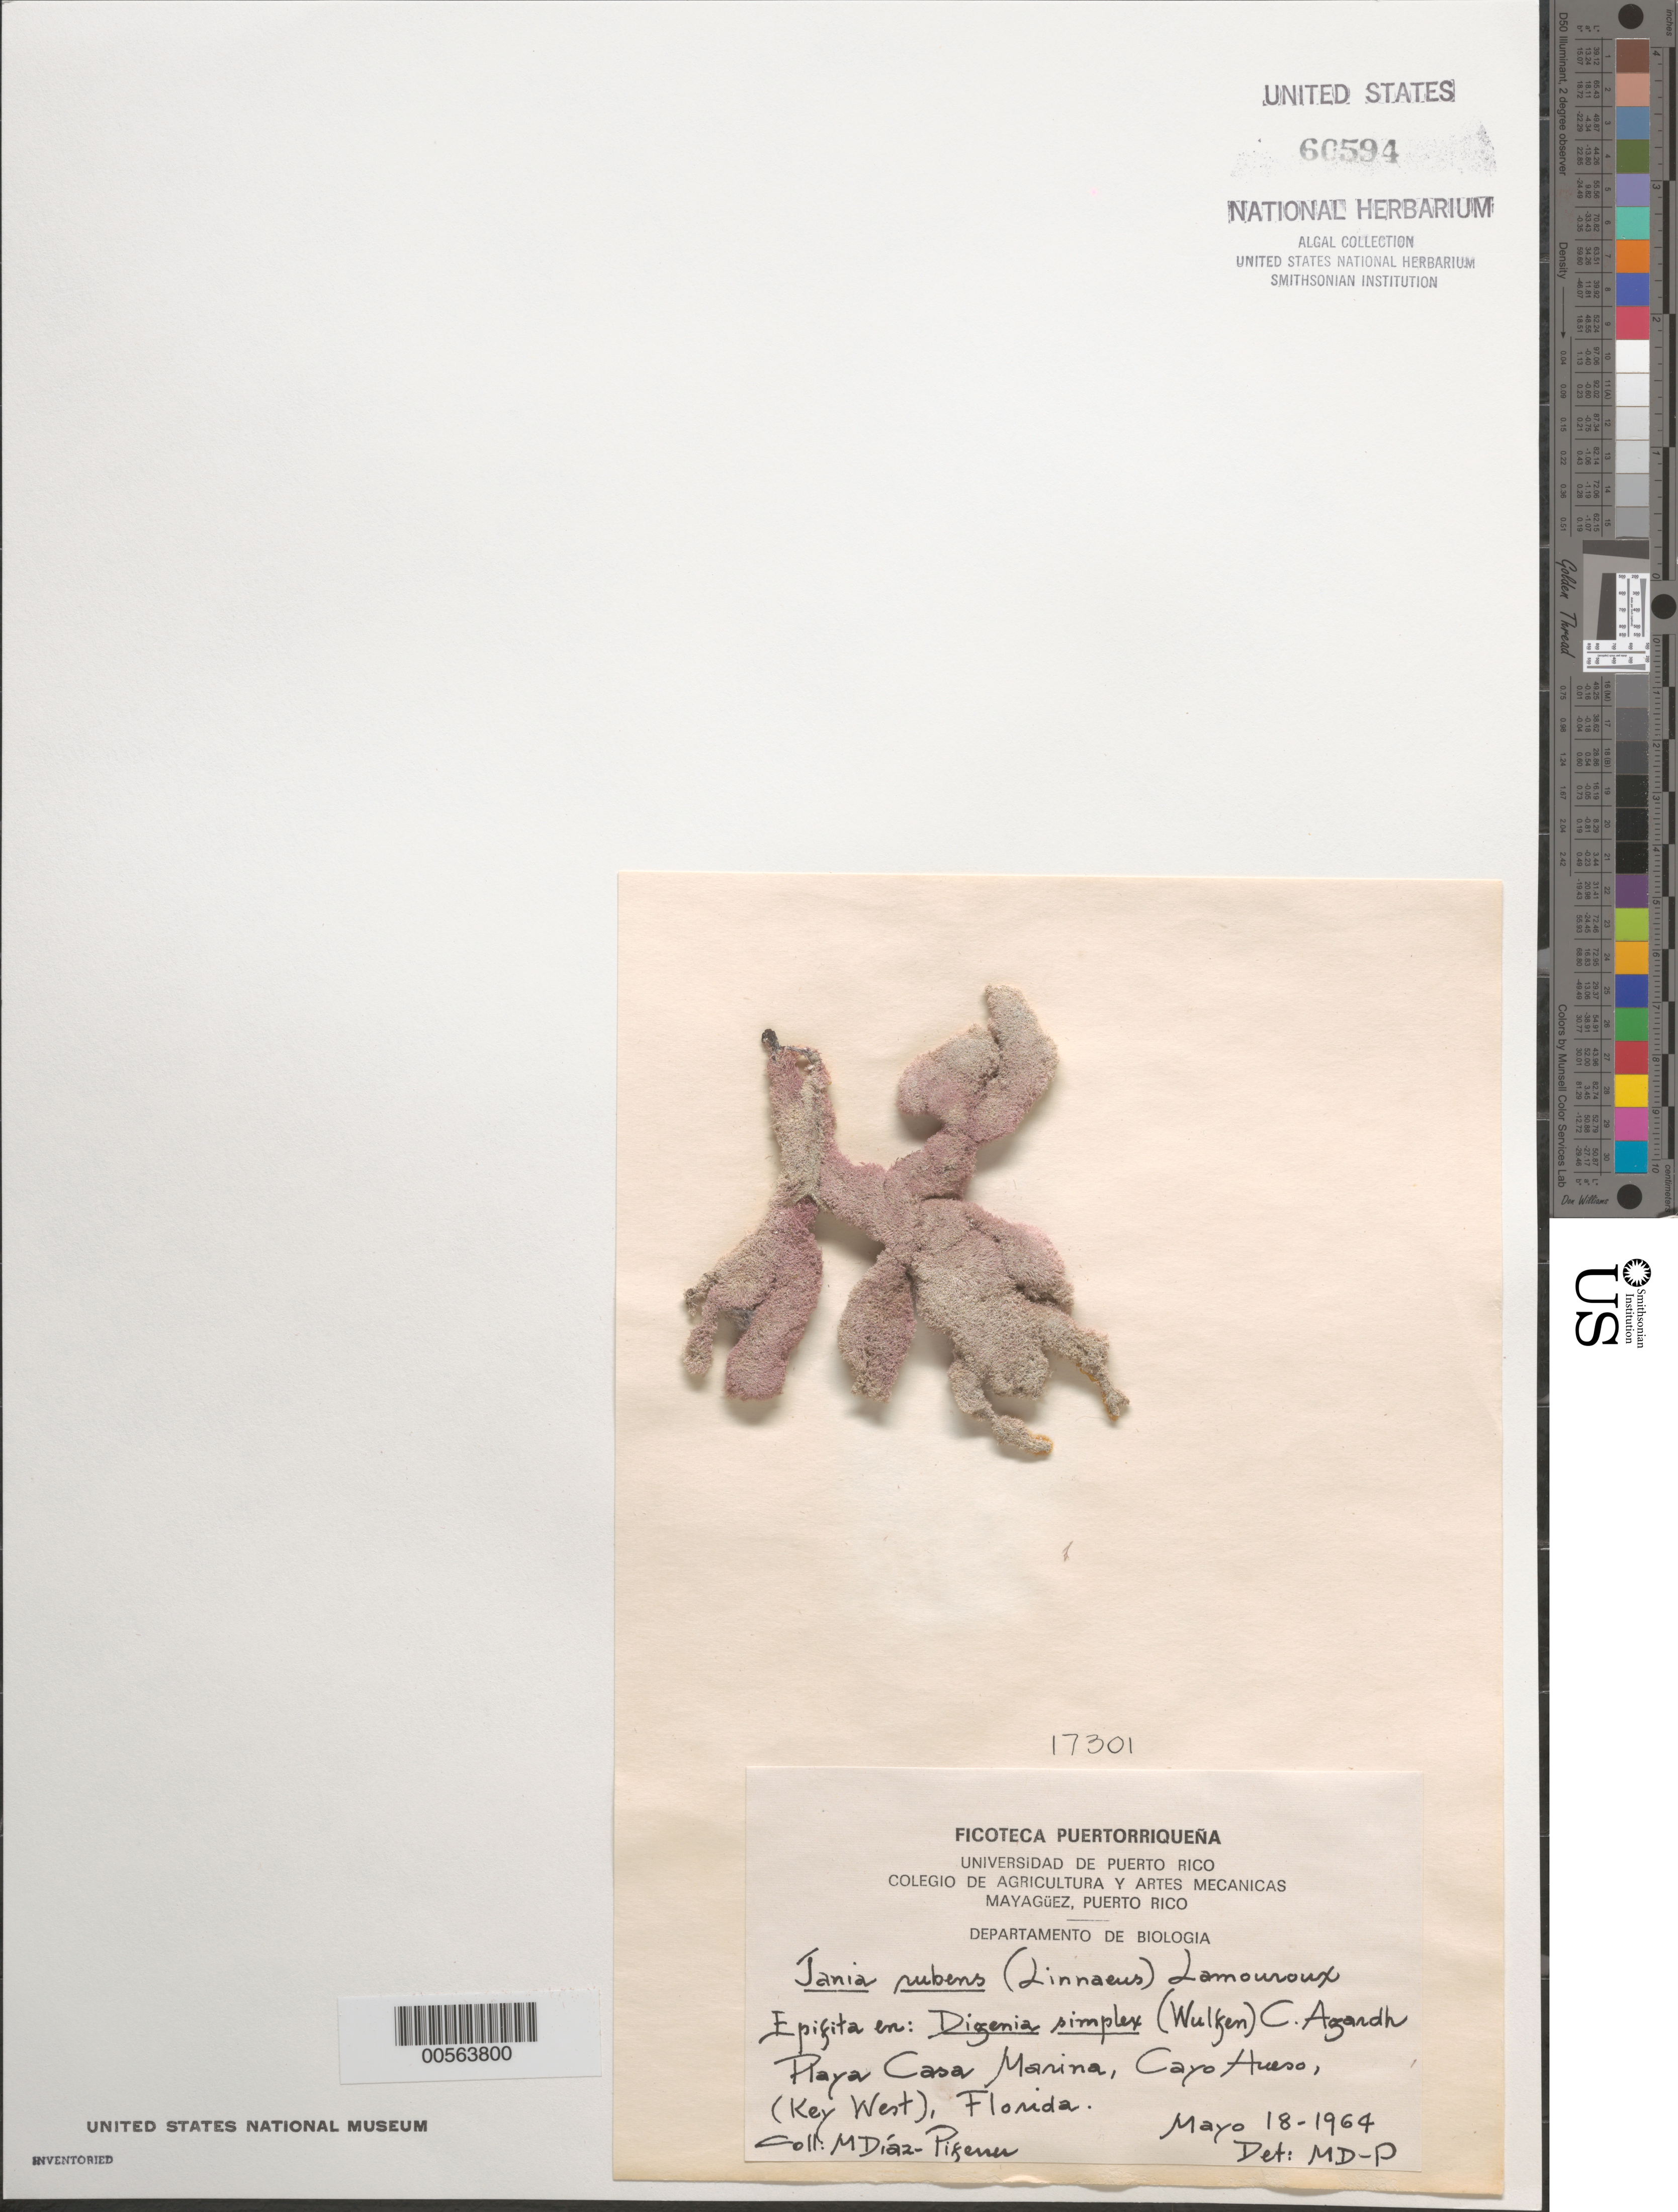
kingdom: Plantae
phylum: Rhodophyta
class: Florideophyceae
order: Corallinales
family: Corallinaceae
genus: Jania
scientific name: Jania rubens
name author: (L.) J.V.Lamouroux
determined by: Diaz-Piferrer, M.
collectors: M. Diaz-Piferrer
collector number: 17301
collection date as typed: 18 May 1964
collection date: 1964-05-18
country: United States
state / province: Florida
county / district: Monroe County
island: Key West (Cayo Hueso)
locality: Playa Casa Marina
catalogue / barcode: US 60594